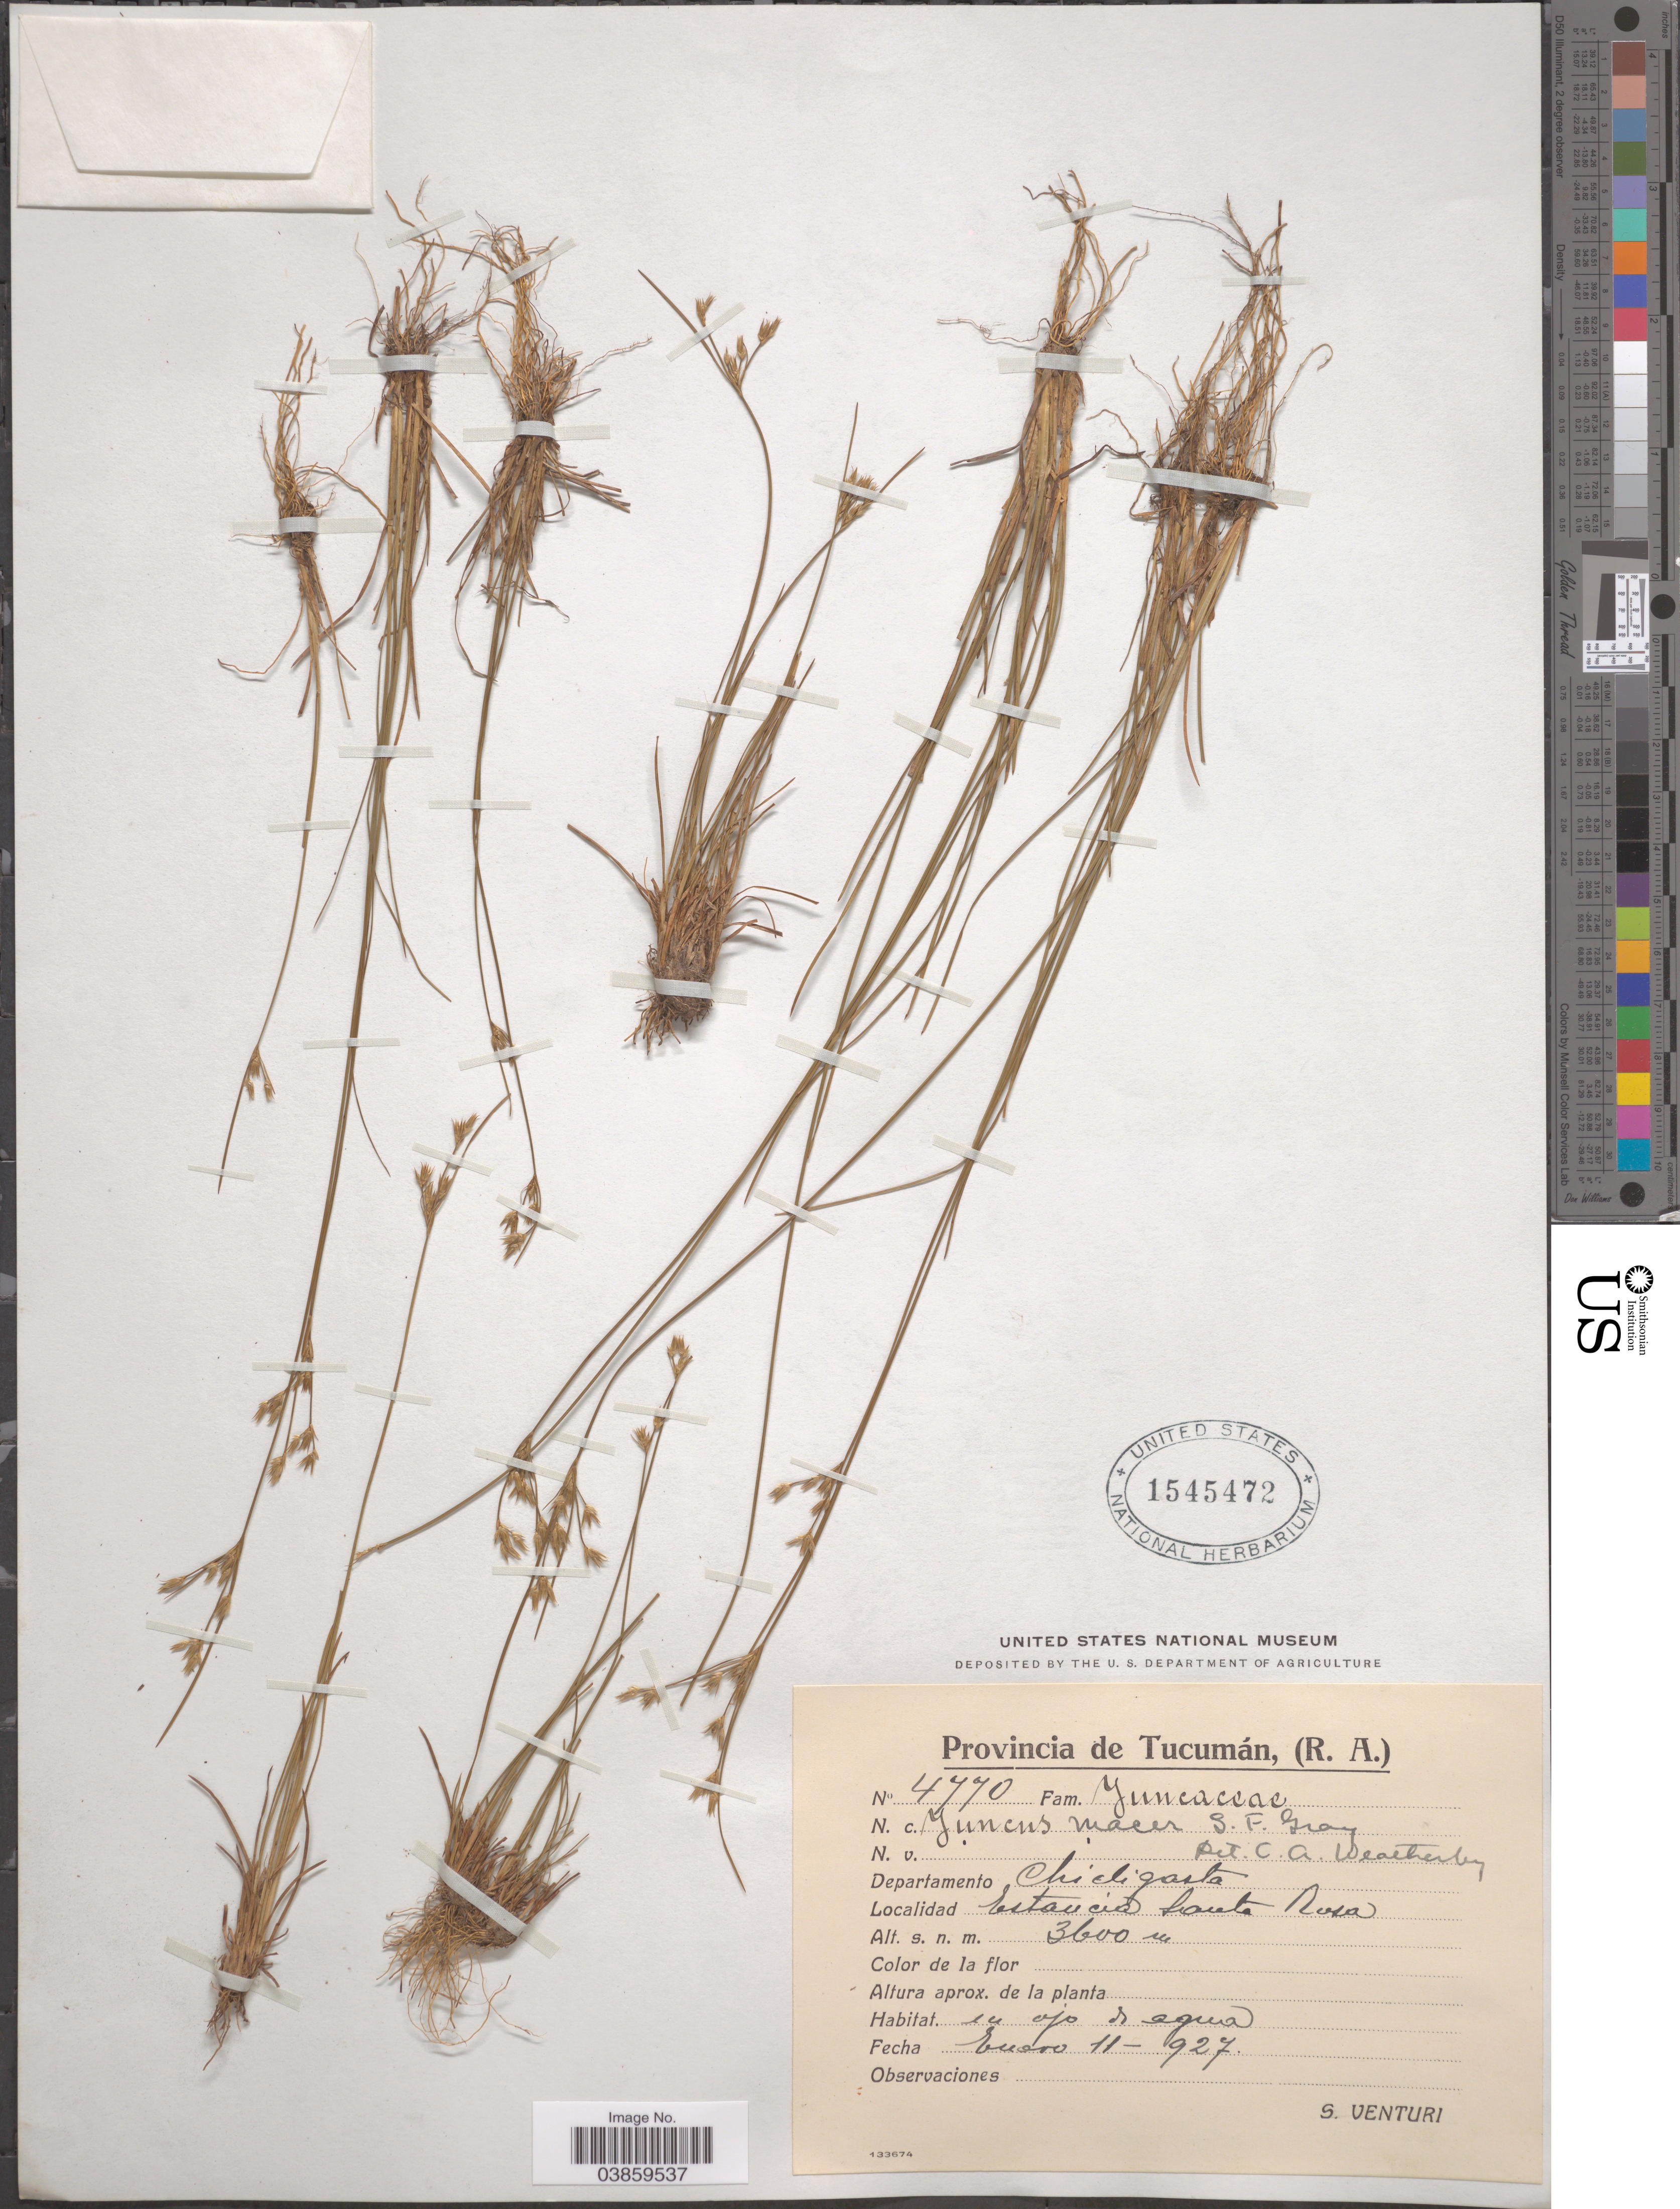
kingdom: Plantae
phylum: Tracheophyta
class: Liliopsida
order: Poales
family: Juncaceae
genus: Juncus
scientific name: Juncus macer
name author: S.F. Gray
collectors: S. Venturi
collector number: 4770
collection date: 1927-01-11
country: Argentina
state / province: Tucuman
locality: Departamento Chicligasta. Estancia Santa Rosa.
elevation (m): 3600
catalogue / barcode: US 1545472